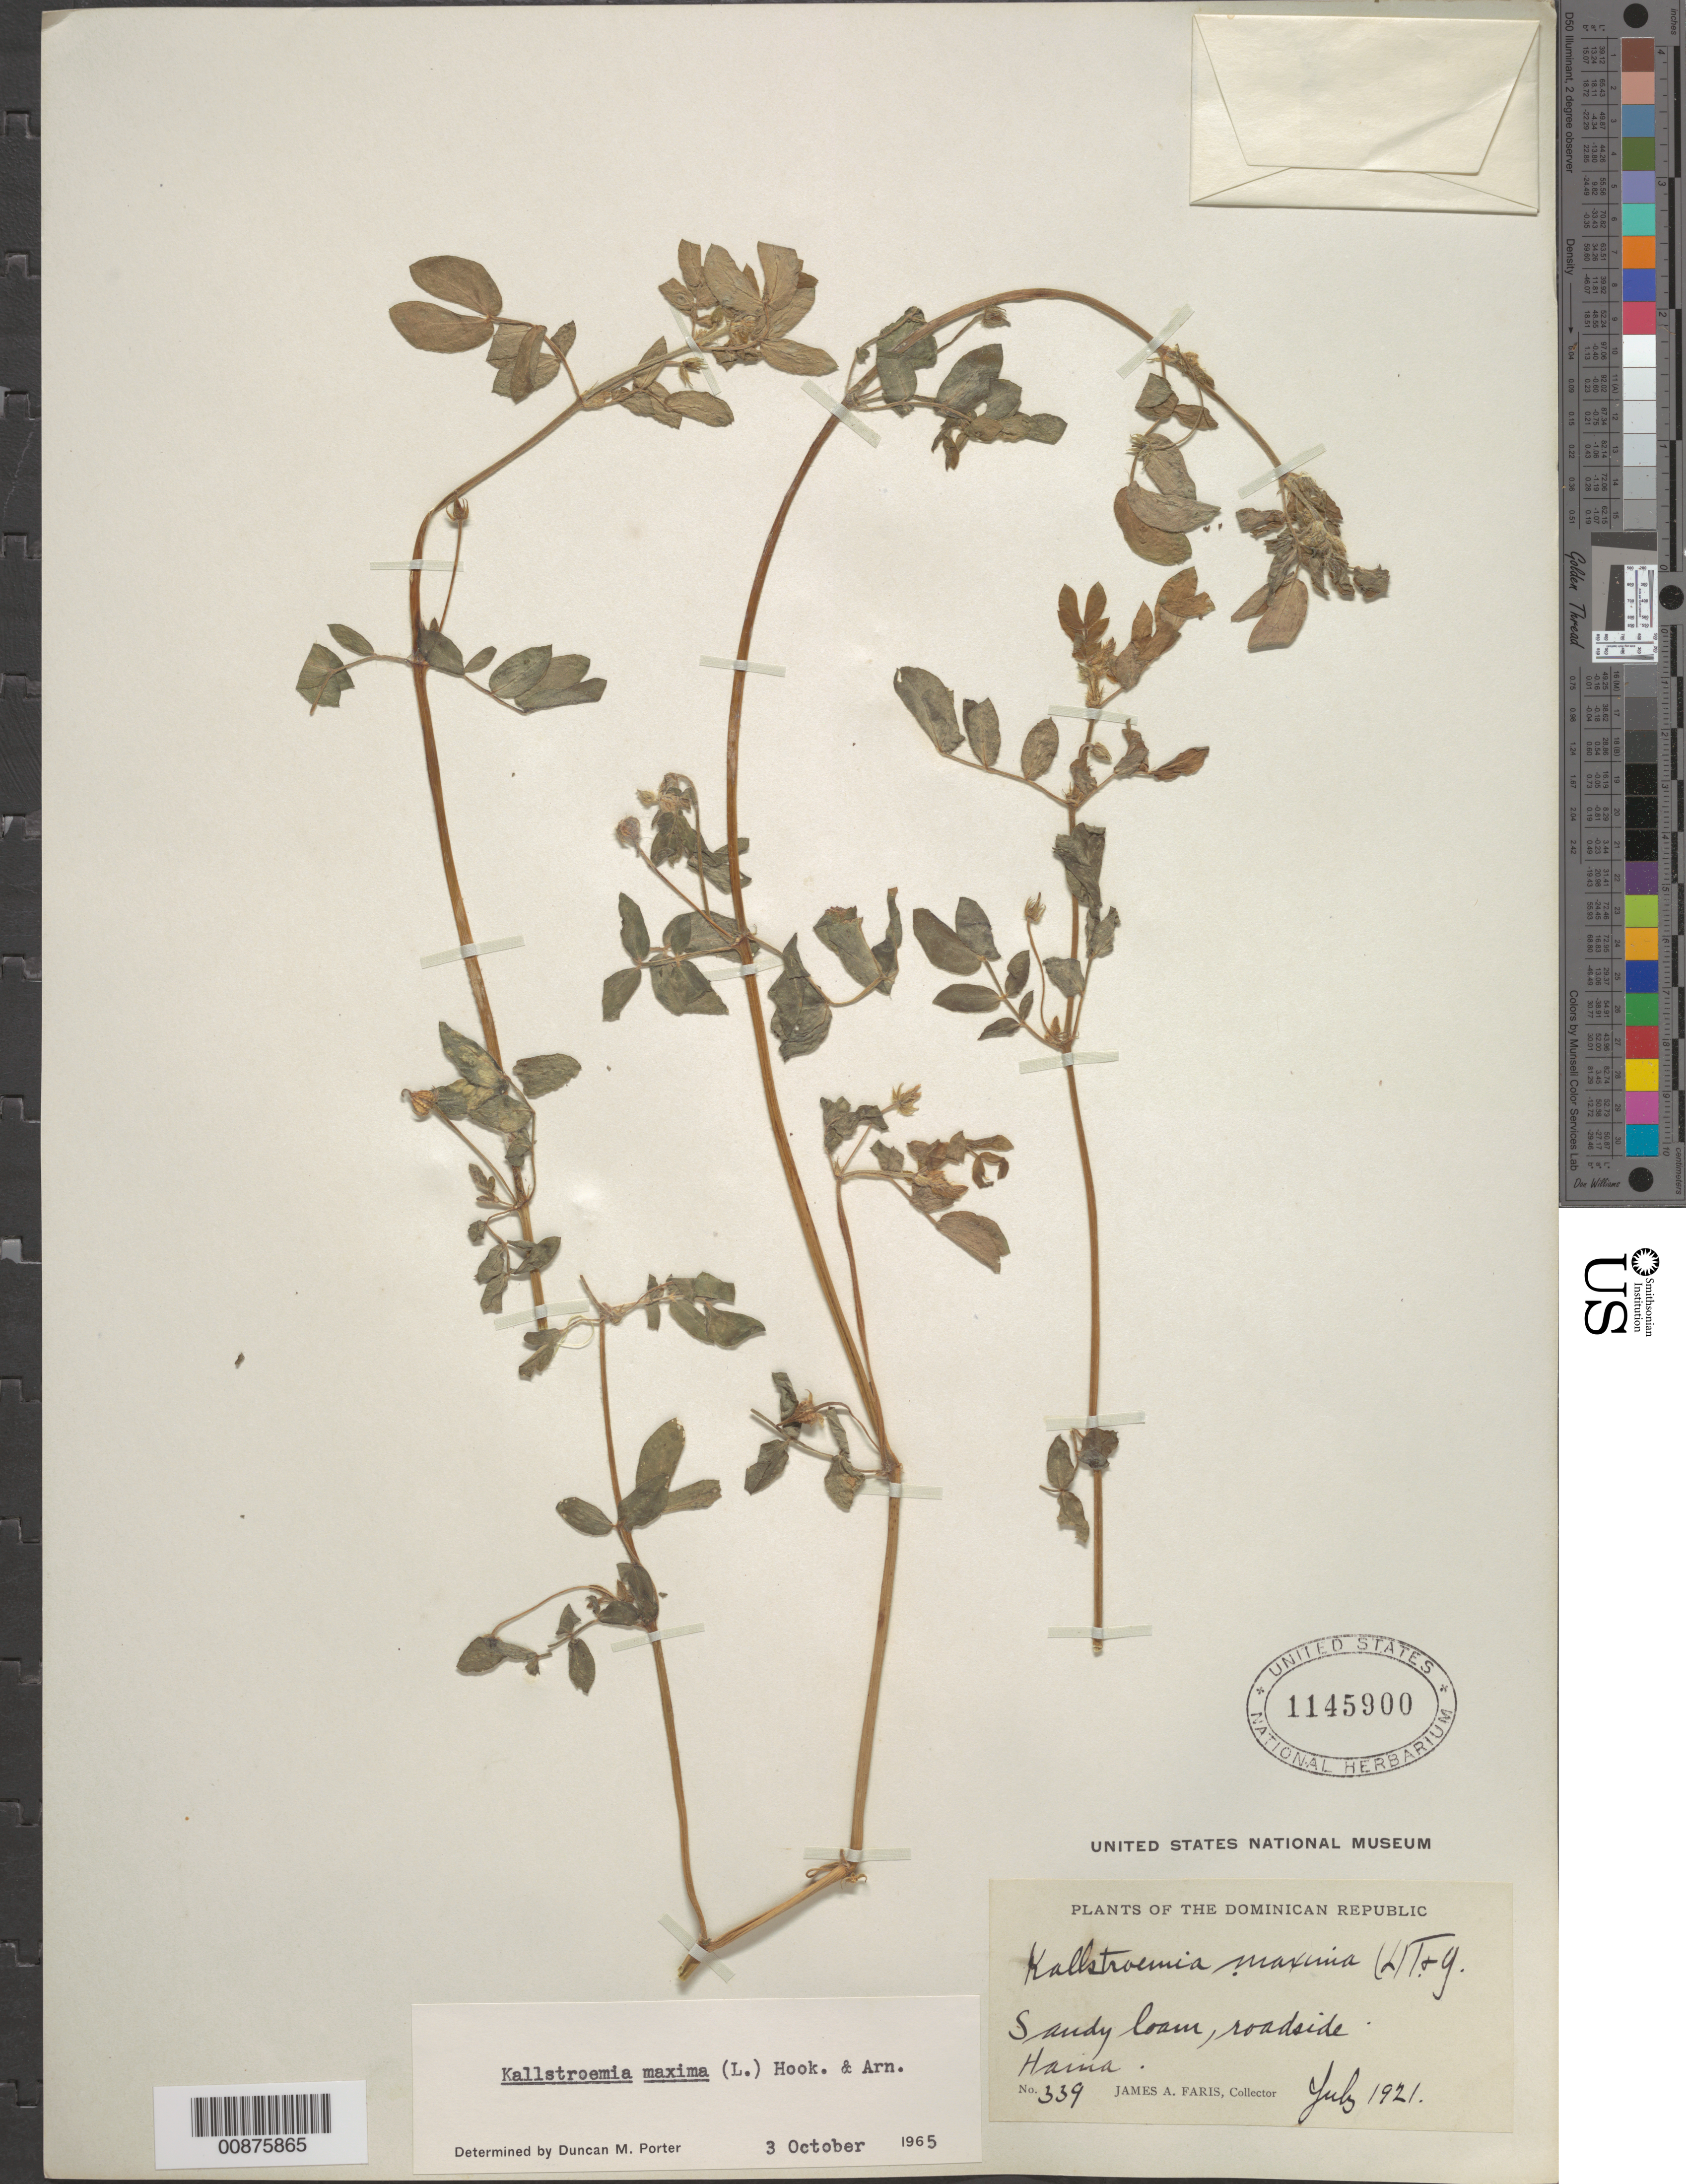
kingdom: Plantae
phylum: Tracheophyta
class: Magnoliopsida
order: Zygophyllales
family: Zygophyllaceae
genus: Kallstroemia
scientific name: Kallstroemia maxima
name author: (L.) Hook. & Arn.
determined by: Porter, D. M.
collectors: J. Faris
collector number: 339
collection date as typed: Jul 1921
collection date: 1921-07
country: Dominican Republic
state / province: San Cristóbal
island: Hispaniola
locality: Haina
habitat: Sandy loam, roadside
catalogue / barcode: US 1145900